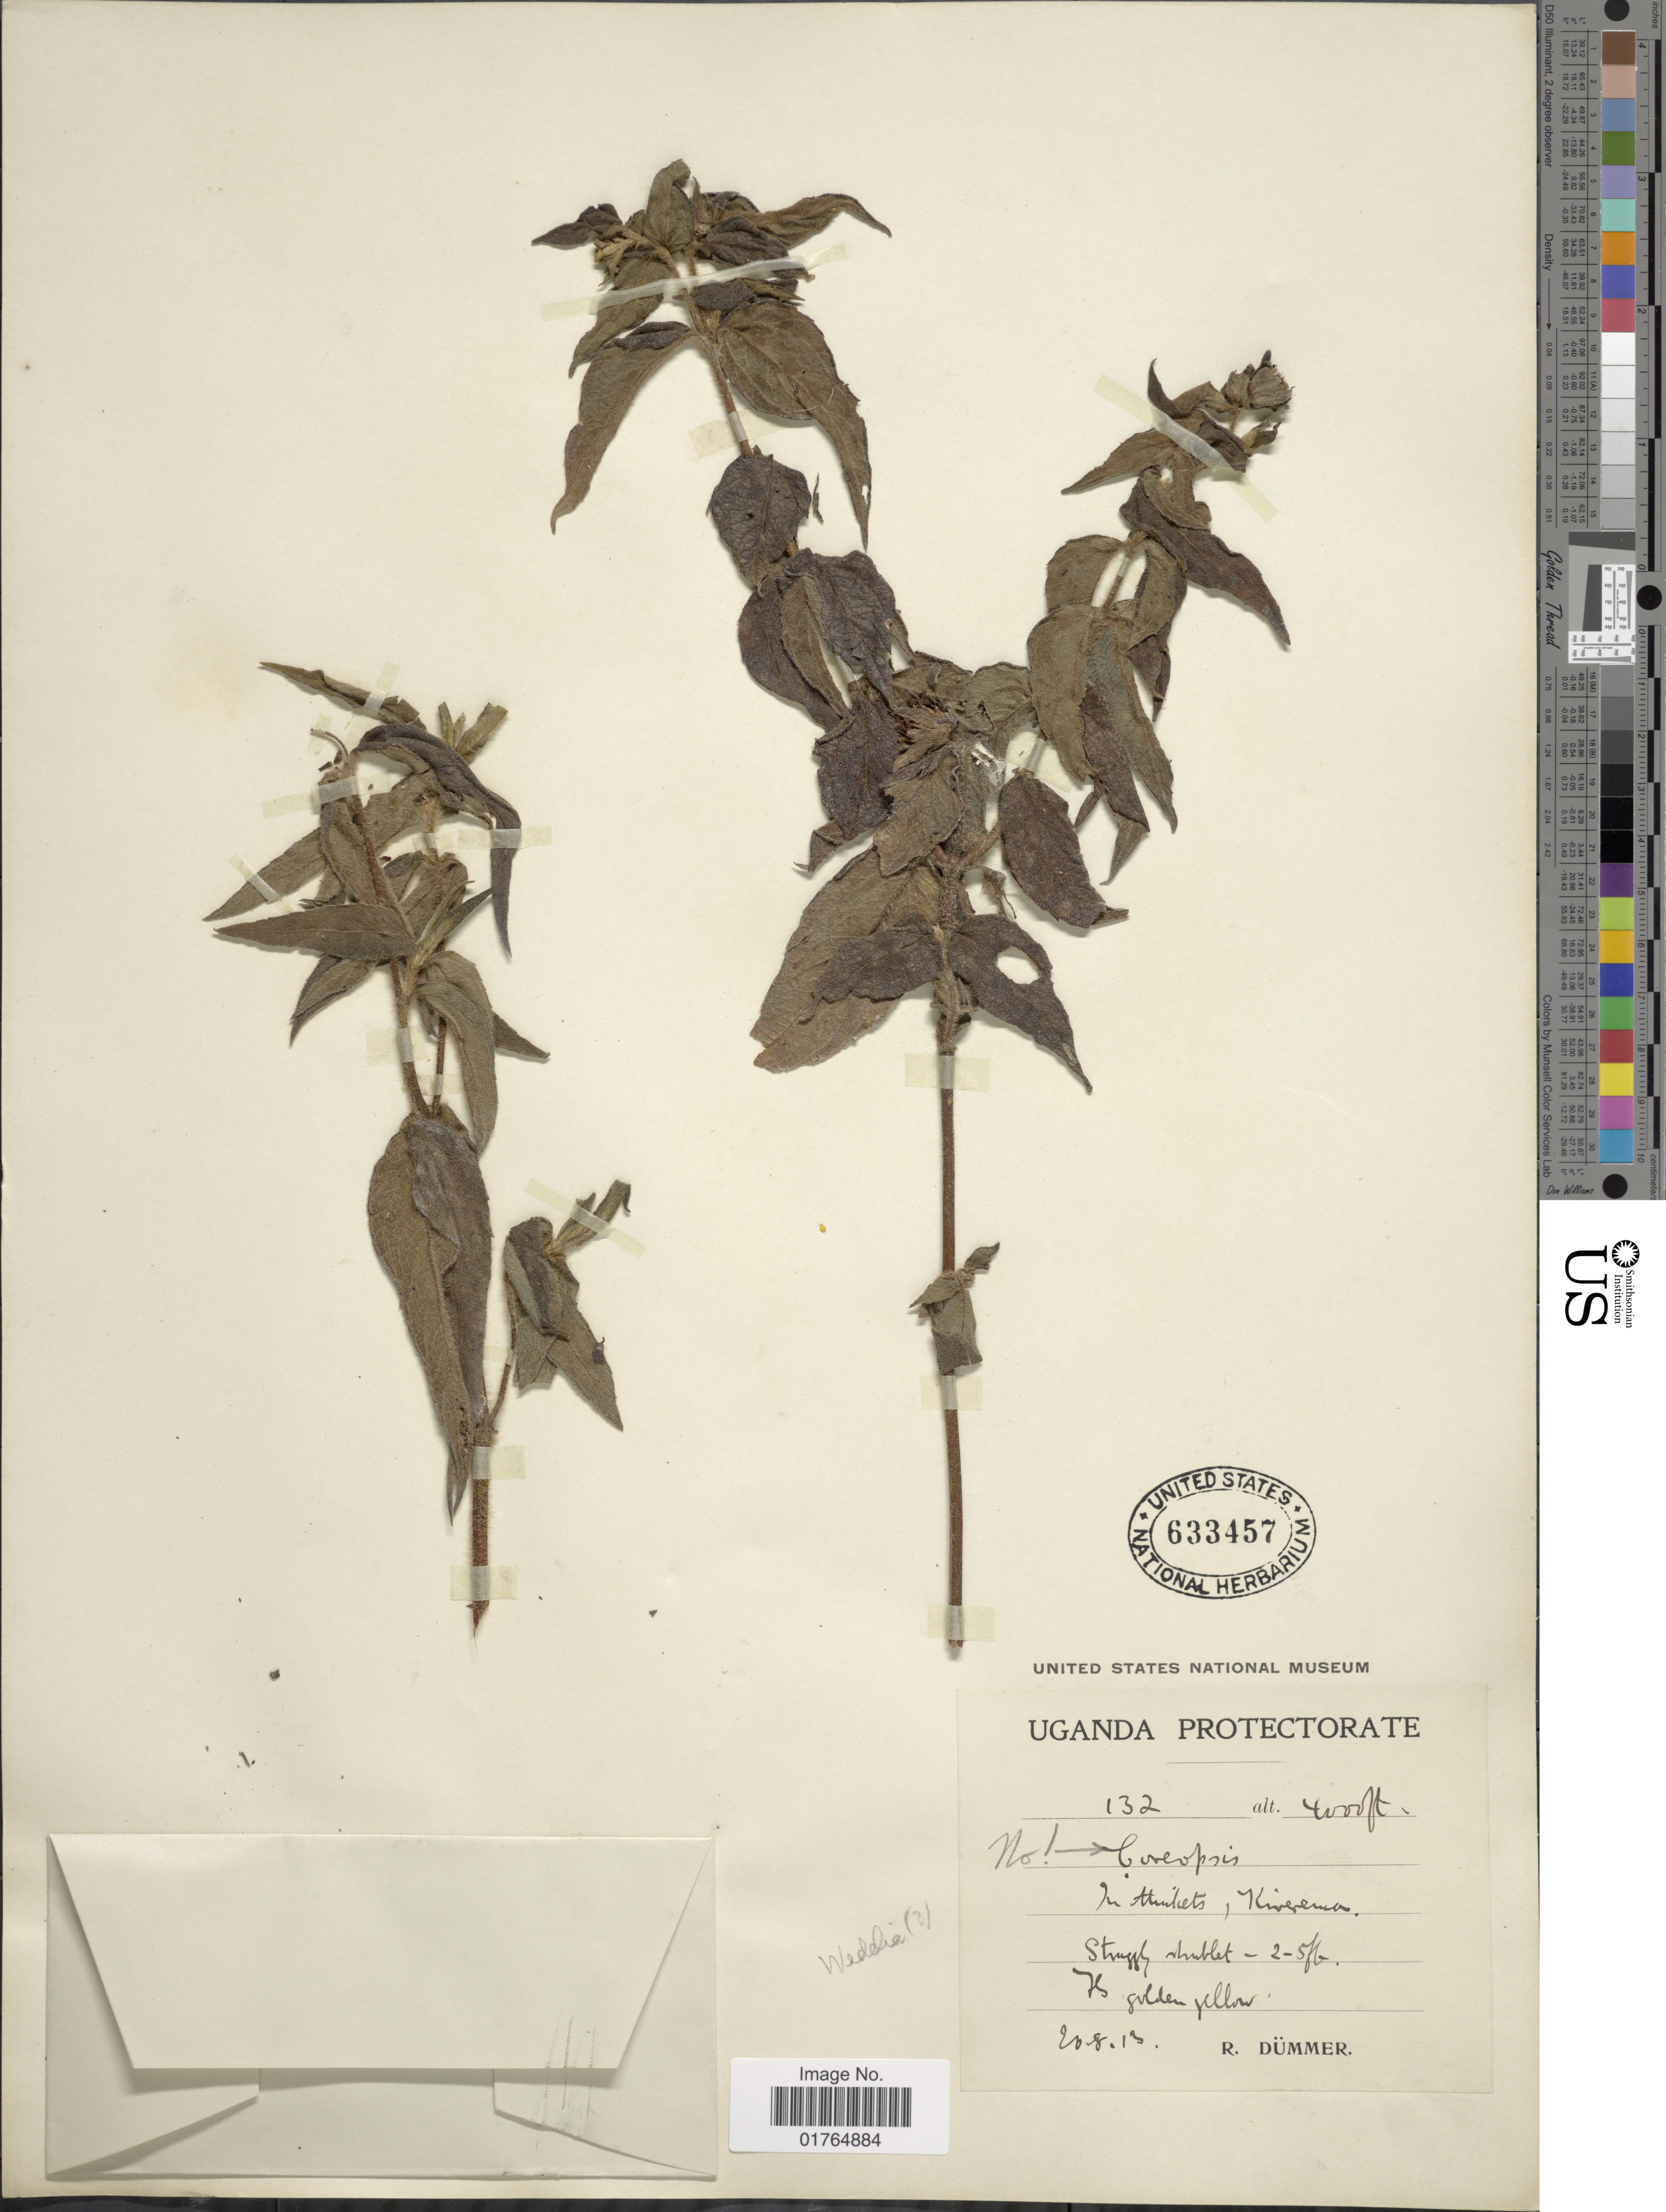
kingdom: Plantae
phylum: Tracheophyta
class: Magnoliopsida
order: Asterales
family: Asteraceae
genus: Wedelia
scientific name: Wedelia sp.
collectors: R. A. Dümmer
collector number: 132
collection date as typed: Transcribed d/m/y: 20/8/13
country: Uganda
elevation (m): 1219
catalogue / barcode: US 633457